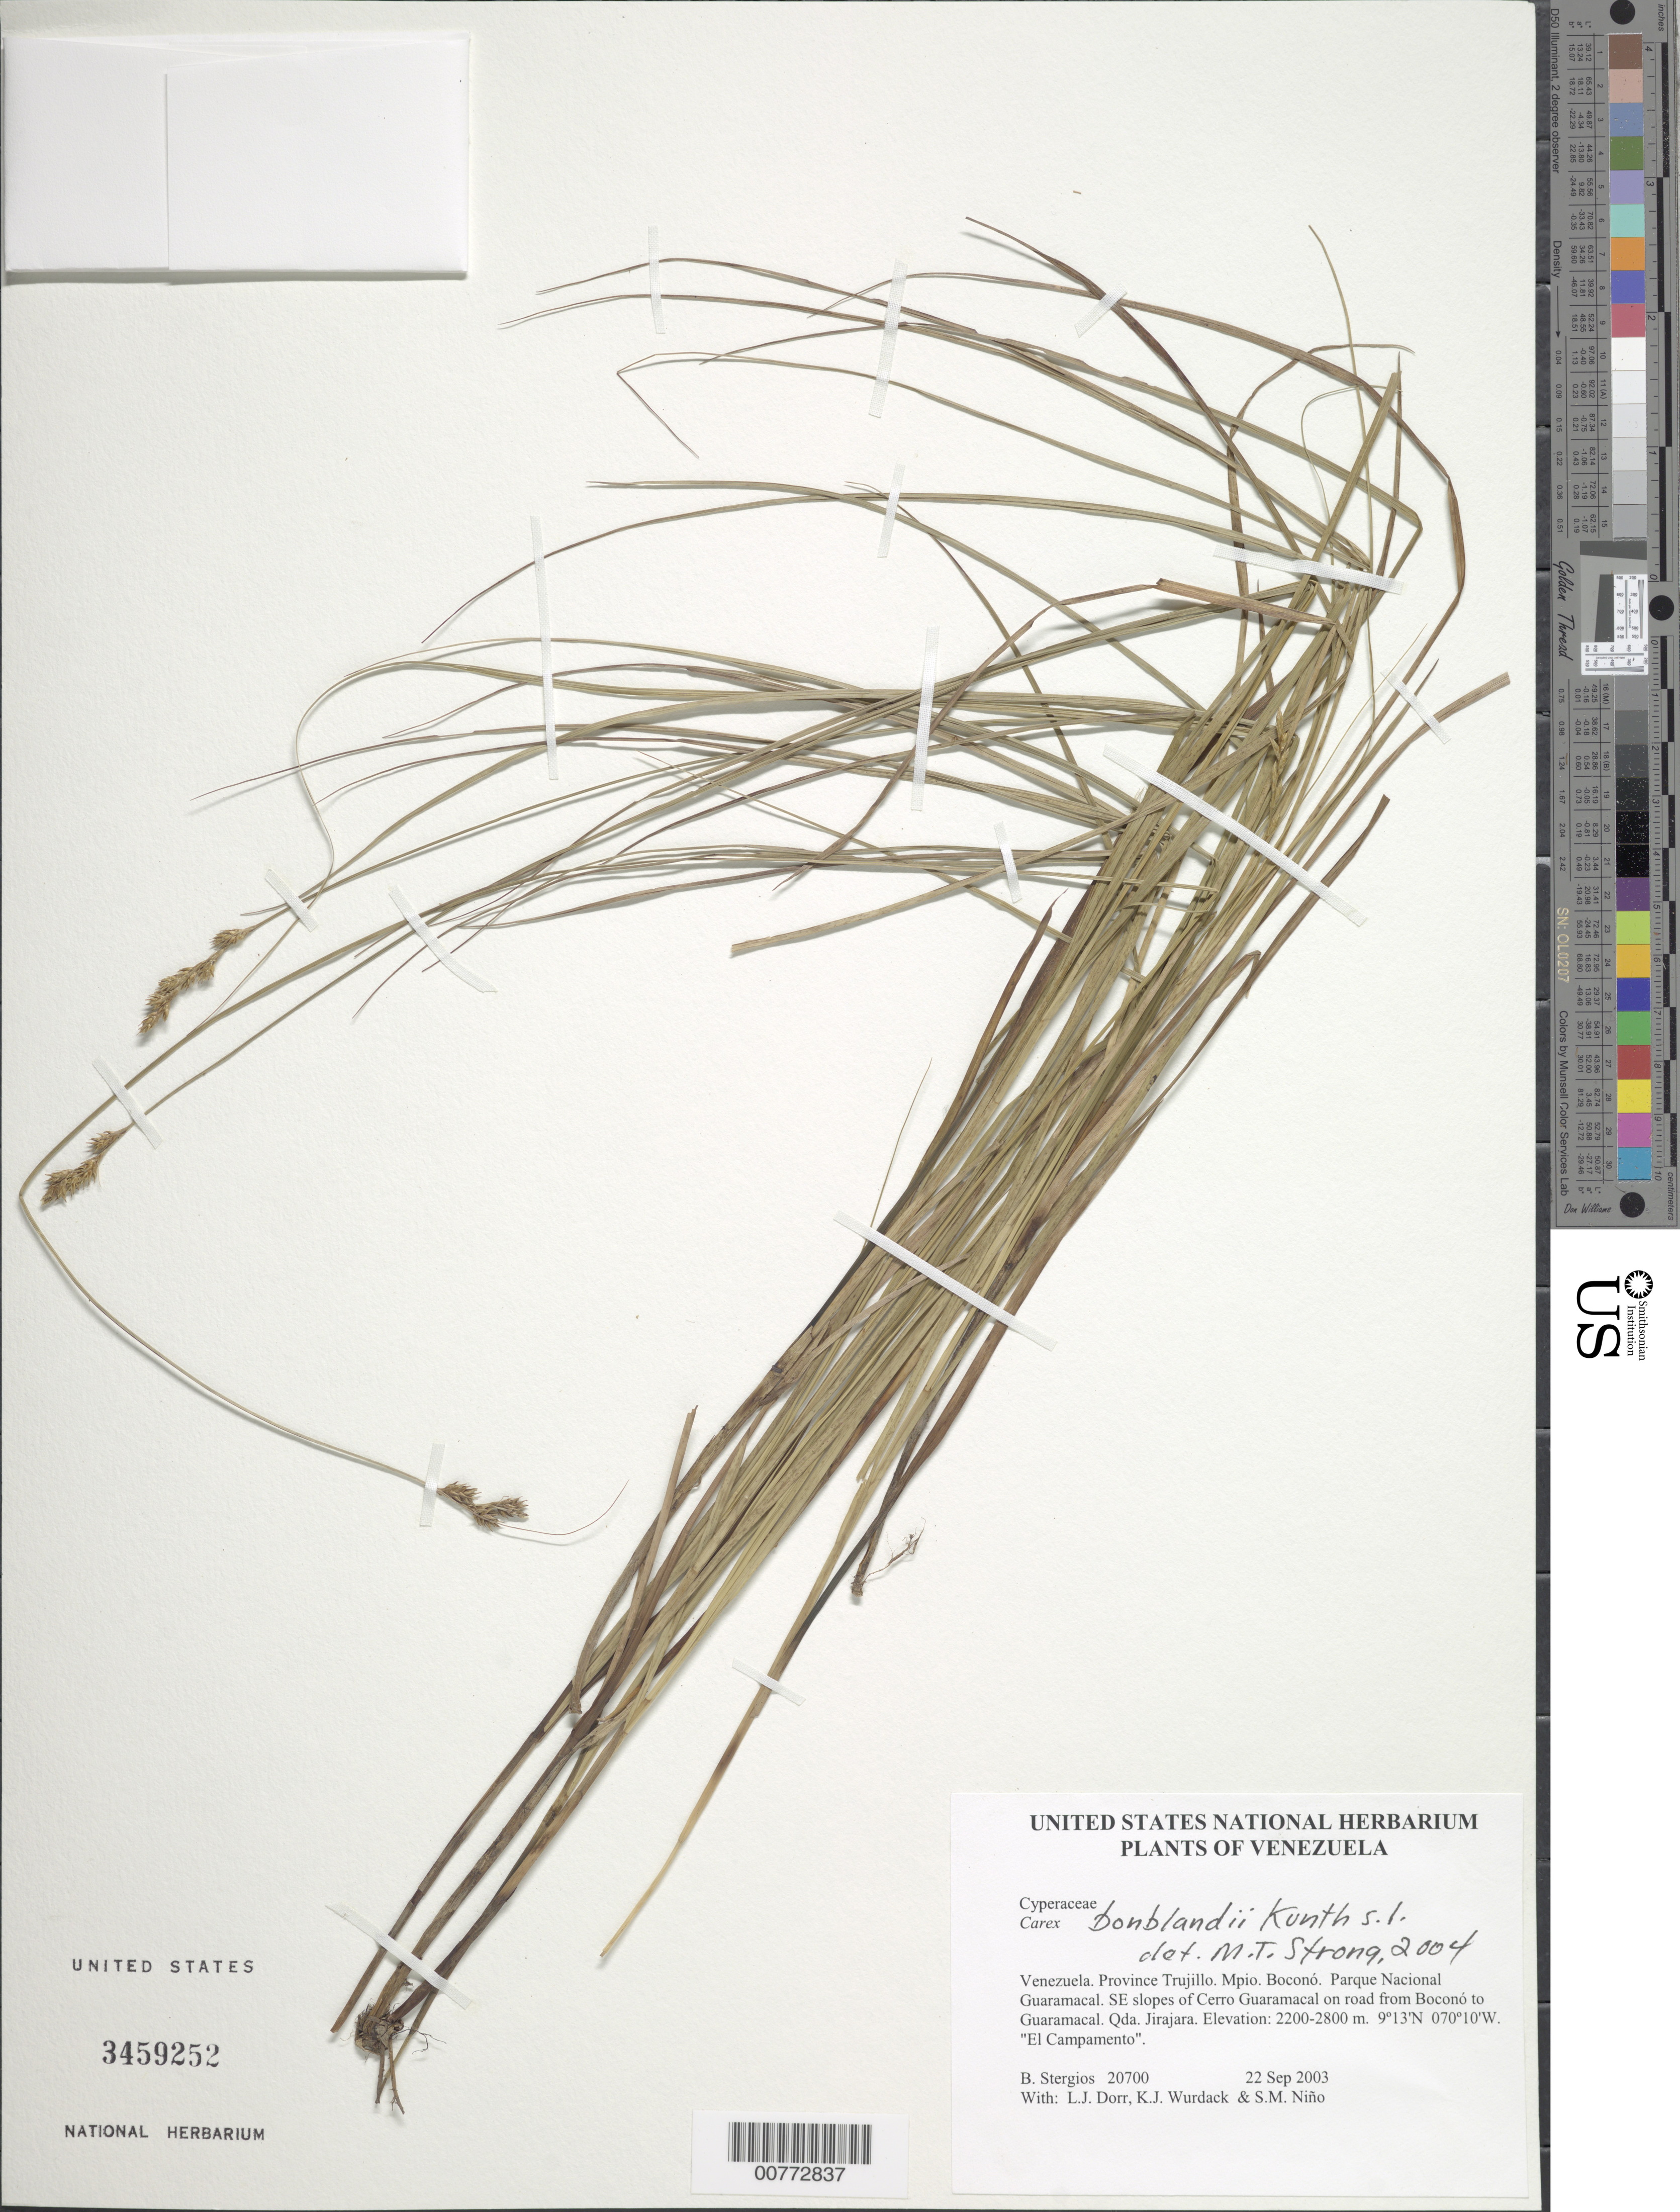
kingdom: Plantae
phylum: Tracheophyta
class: Liliopsida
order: Poales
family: Cyperaceae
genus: Carex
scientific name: Carex bonplandii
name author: Kunth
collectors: B. G. Stergios, L. J. Dorr, K. Wurdack & S. M. Niño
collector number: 20700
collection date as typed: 22 Sep 2003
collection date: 2003-09-22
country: Venezuela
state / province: Trujillo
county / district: Boconó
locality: Parque Nacional Guaramacal. SE slopes of Cerro Guaramacal on road from Boconó to Guaramacal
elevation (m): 2200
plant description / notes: CTES, K, MICH, PORT, US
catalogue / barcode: US 3459252